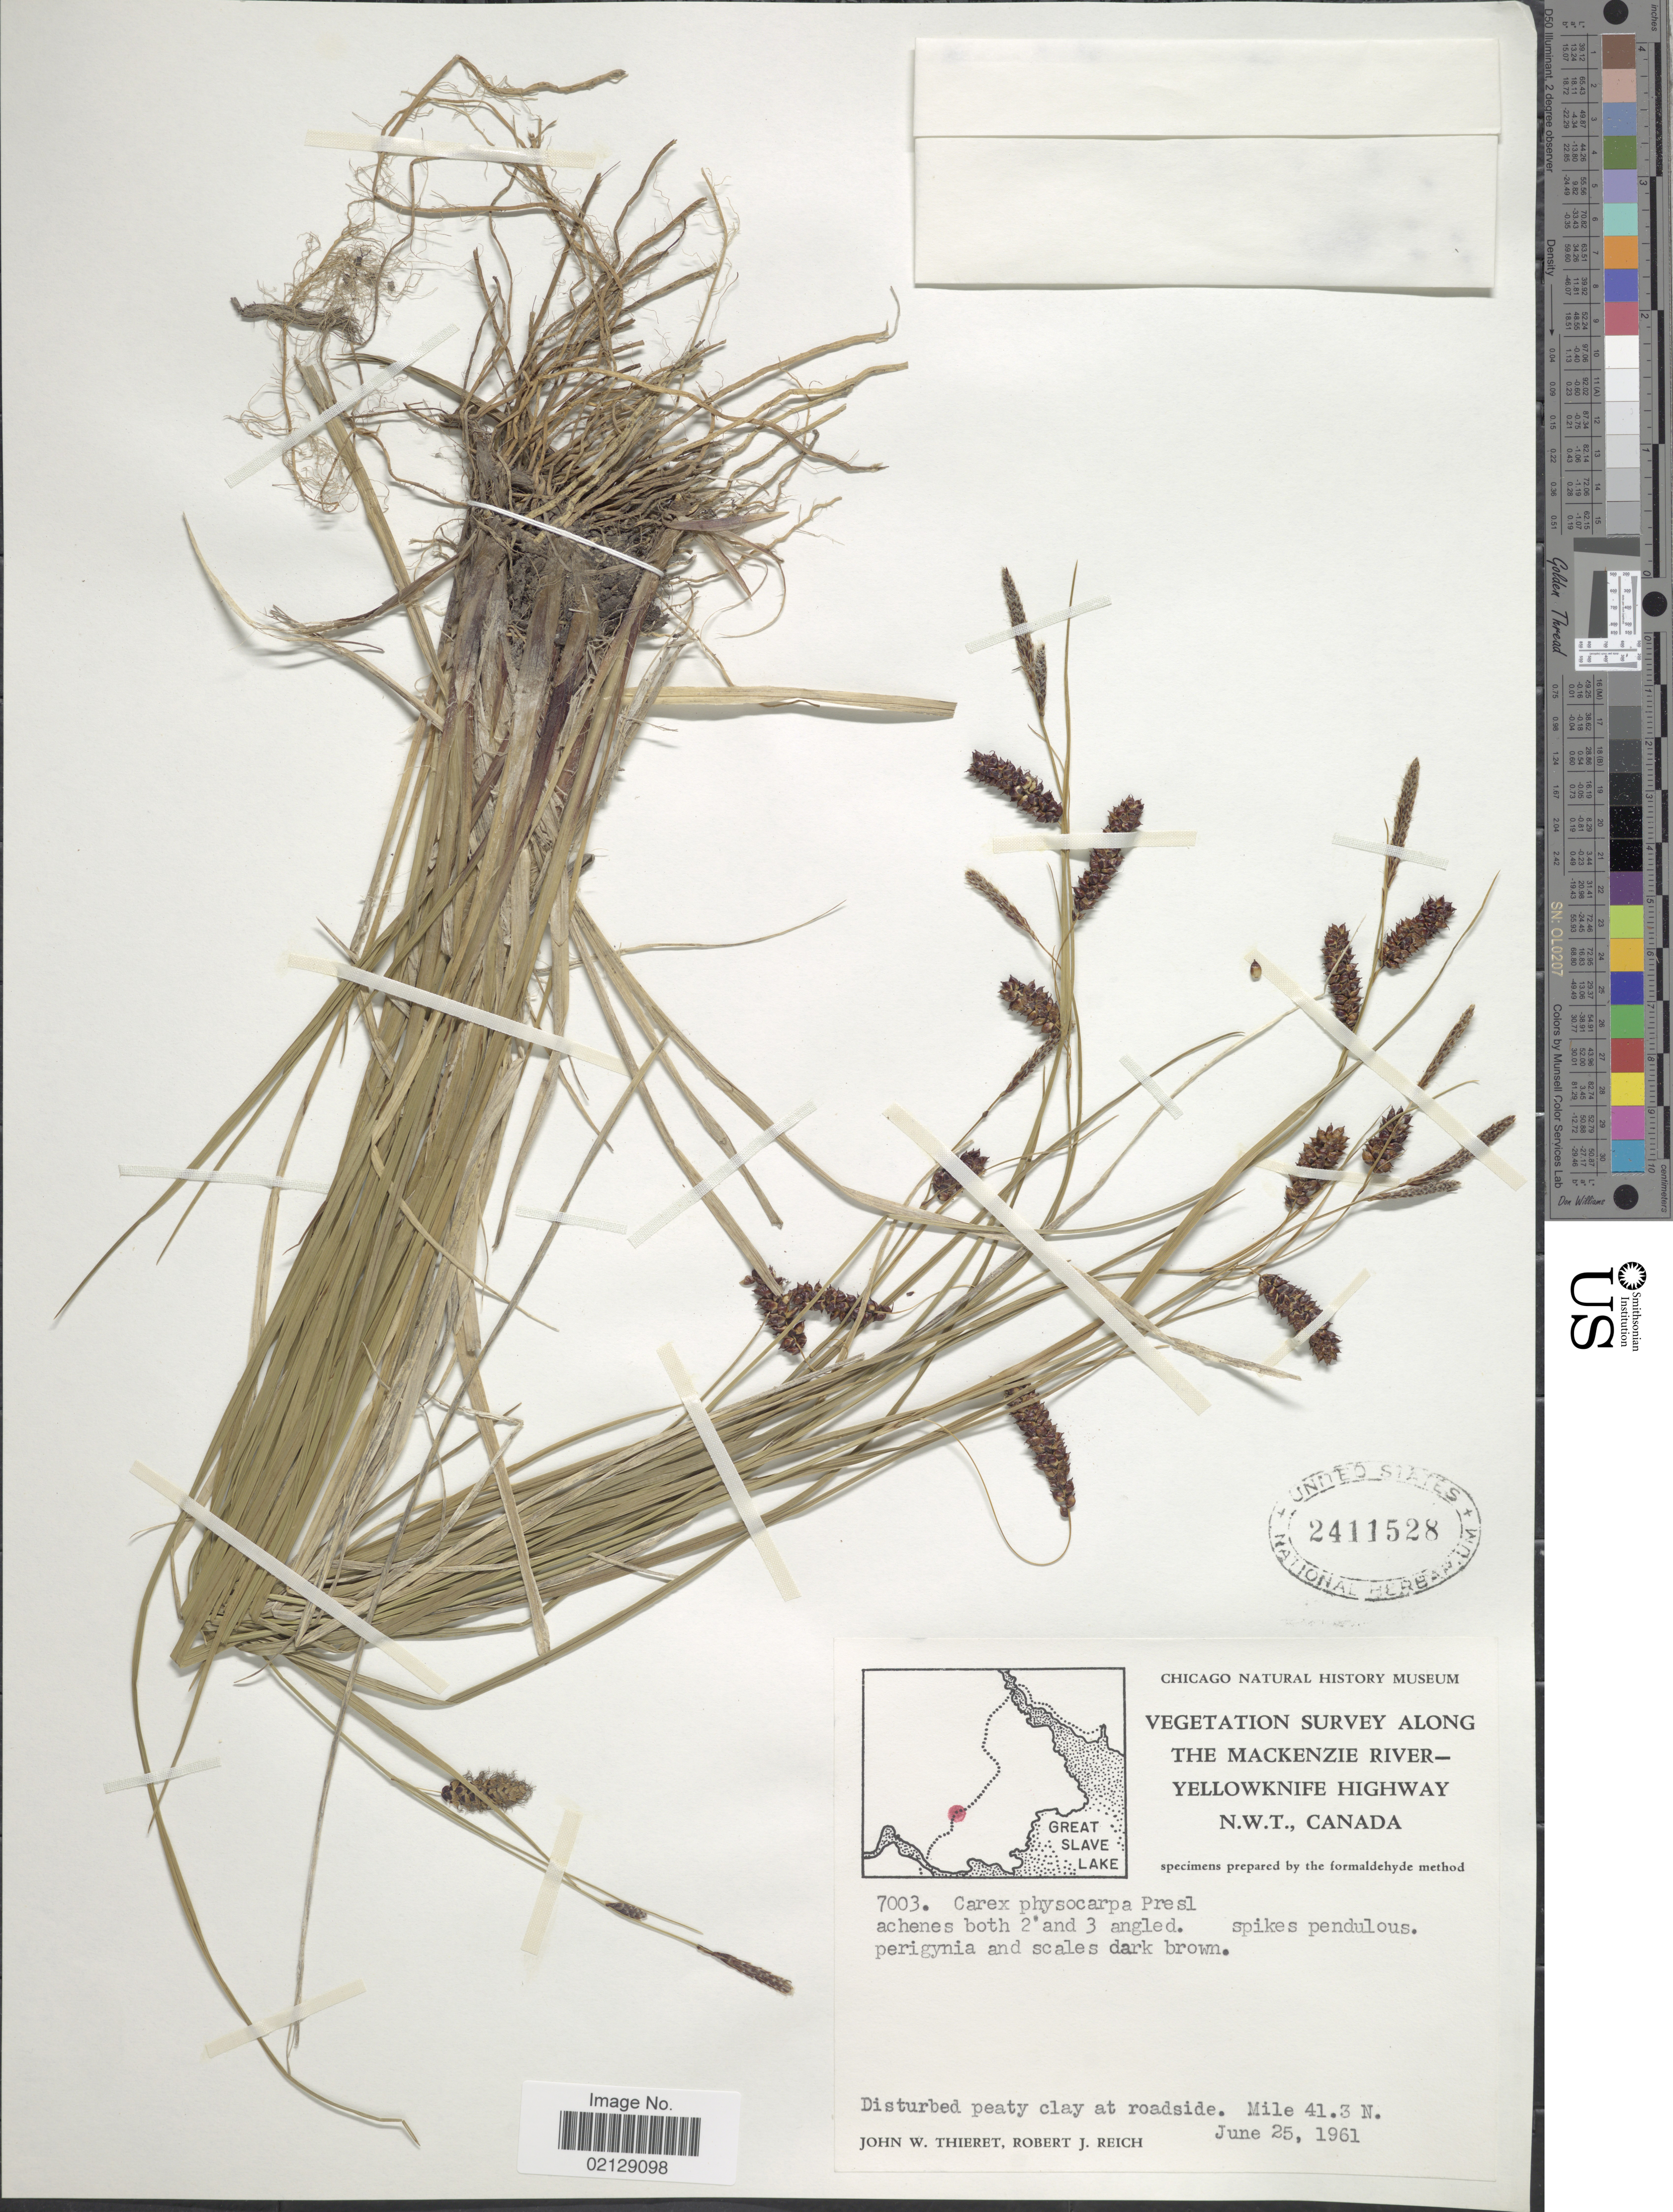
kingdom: Plantae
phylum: Tracheophyta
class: Liliopsida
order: Poales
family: Cyperaceae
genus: Carex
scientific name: Carex saxatilis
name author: L.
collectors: J. W. Thieret & R. Reich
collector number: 7003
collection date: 1961-06-25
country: Canada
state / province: Northwest Territories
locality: Along The Mackenzie River-Yellowknife Highway, Mile 41.3 N.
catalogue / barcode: US 2411528